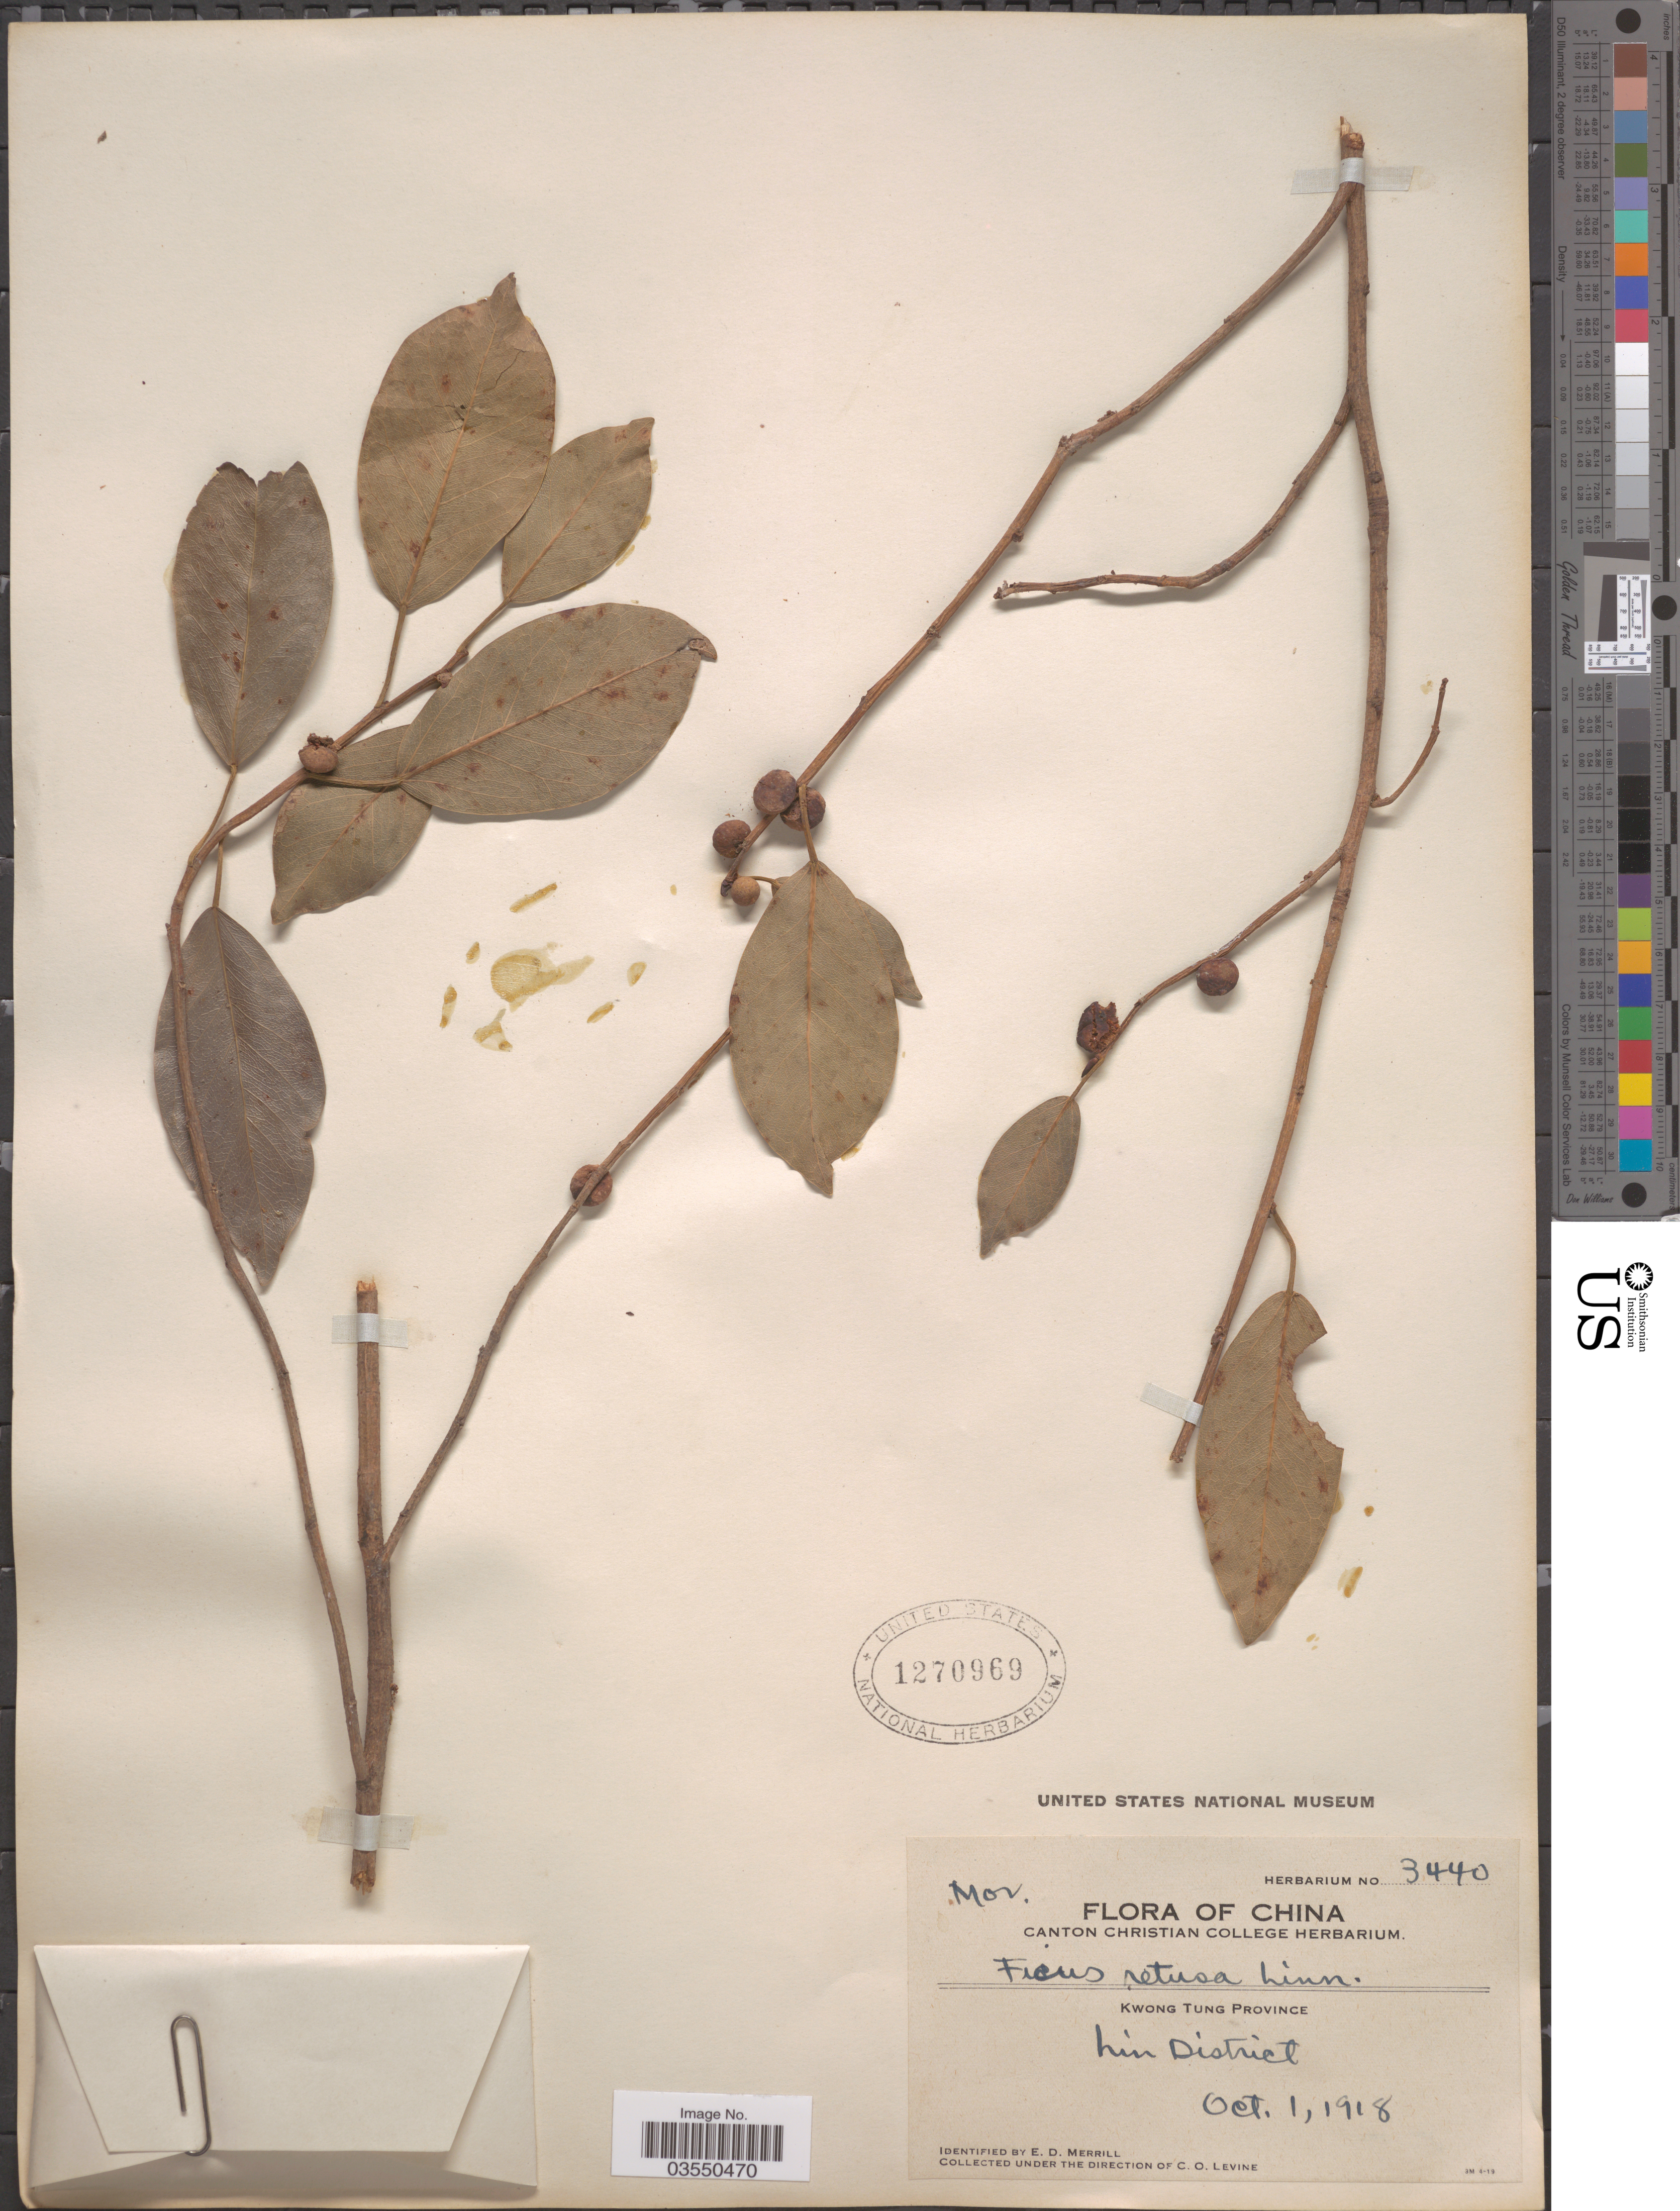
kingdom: Plantae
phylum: Tracheophyta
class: Magnoliopsida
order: Rosales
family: Moraceae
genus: Ficus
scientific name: Ficus microcarpa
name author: L. f.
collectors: C. O. Levine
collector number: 3440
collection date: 1918-10-01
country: China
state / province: Guangdong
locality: Kwong Tung Province. Lin District.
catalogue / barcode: US 1270969